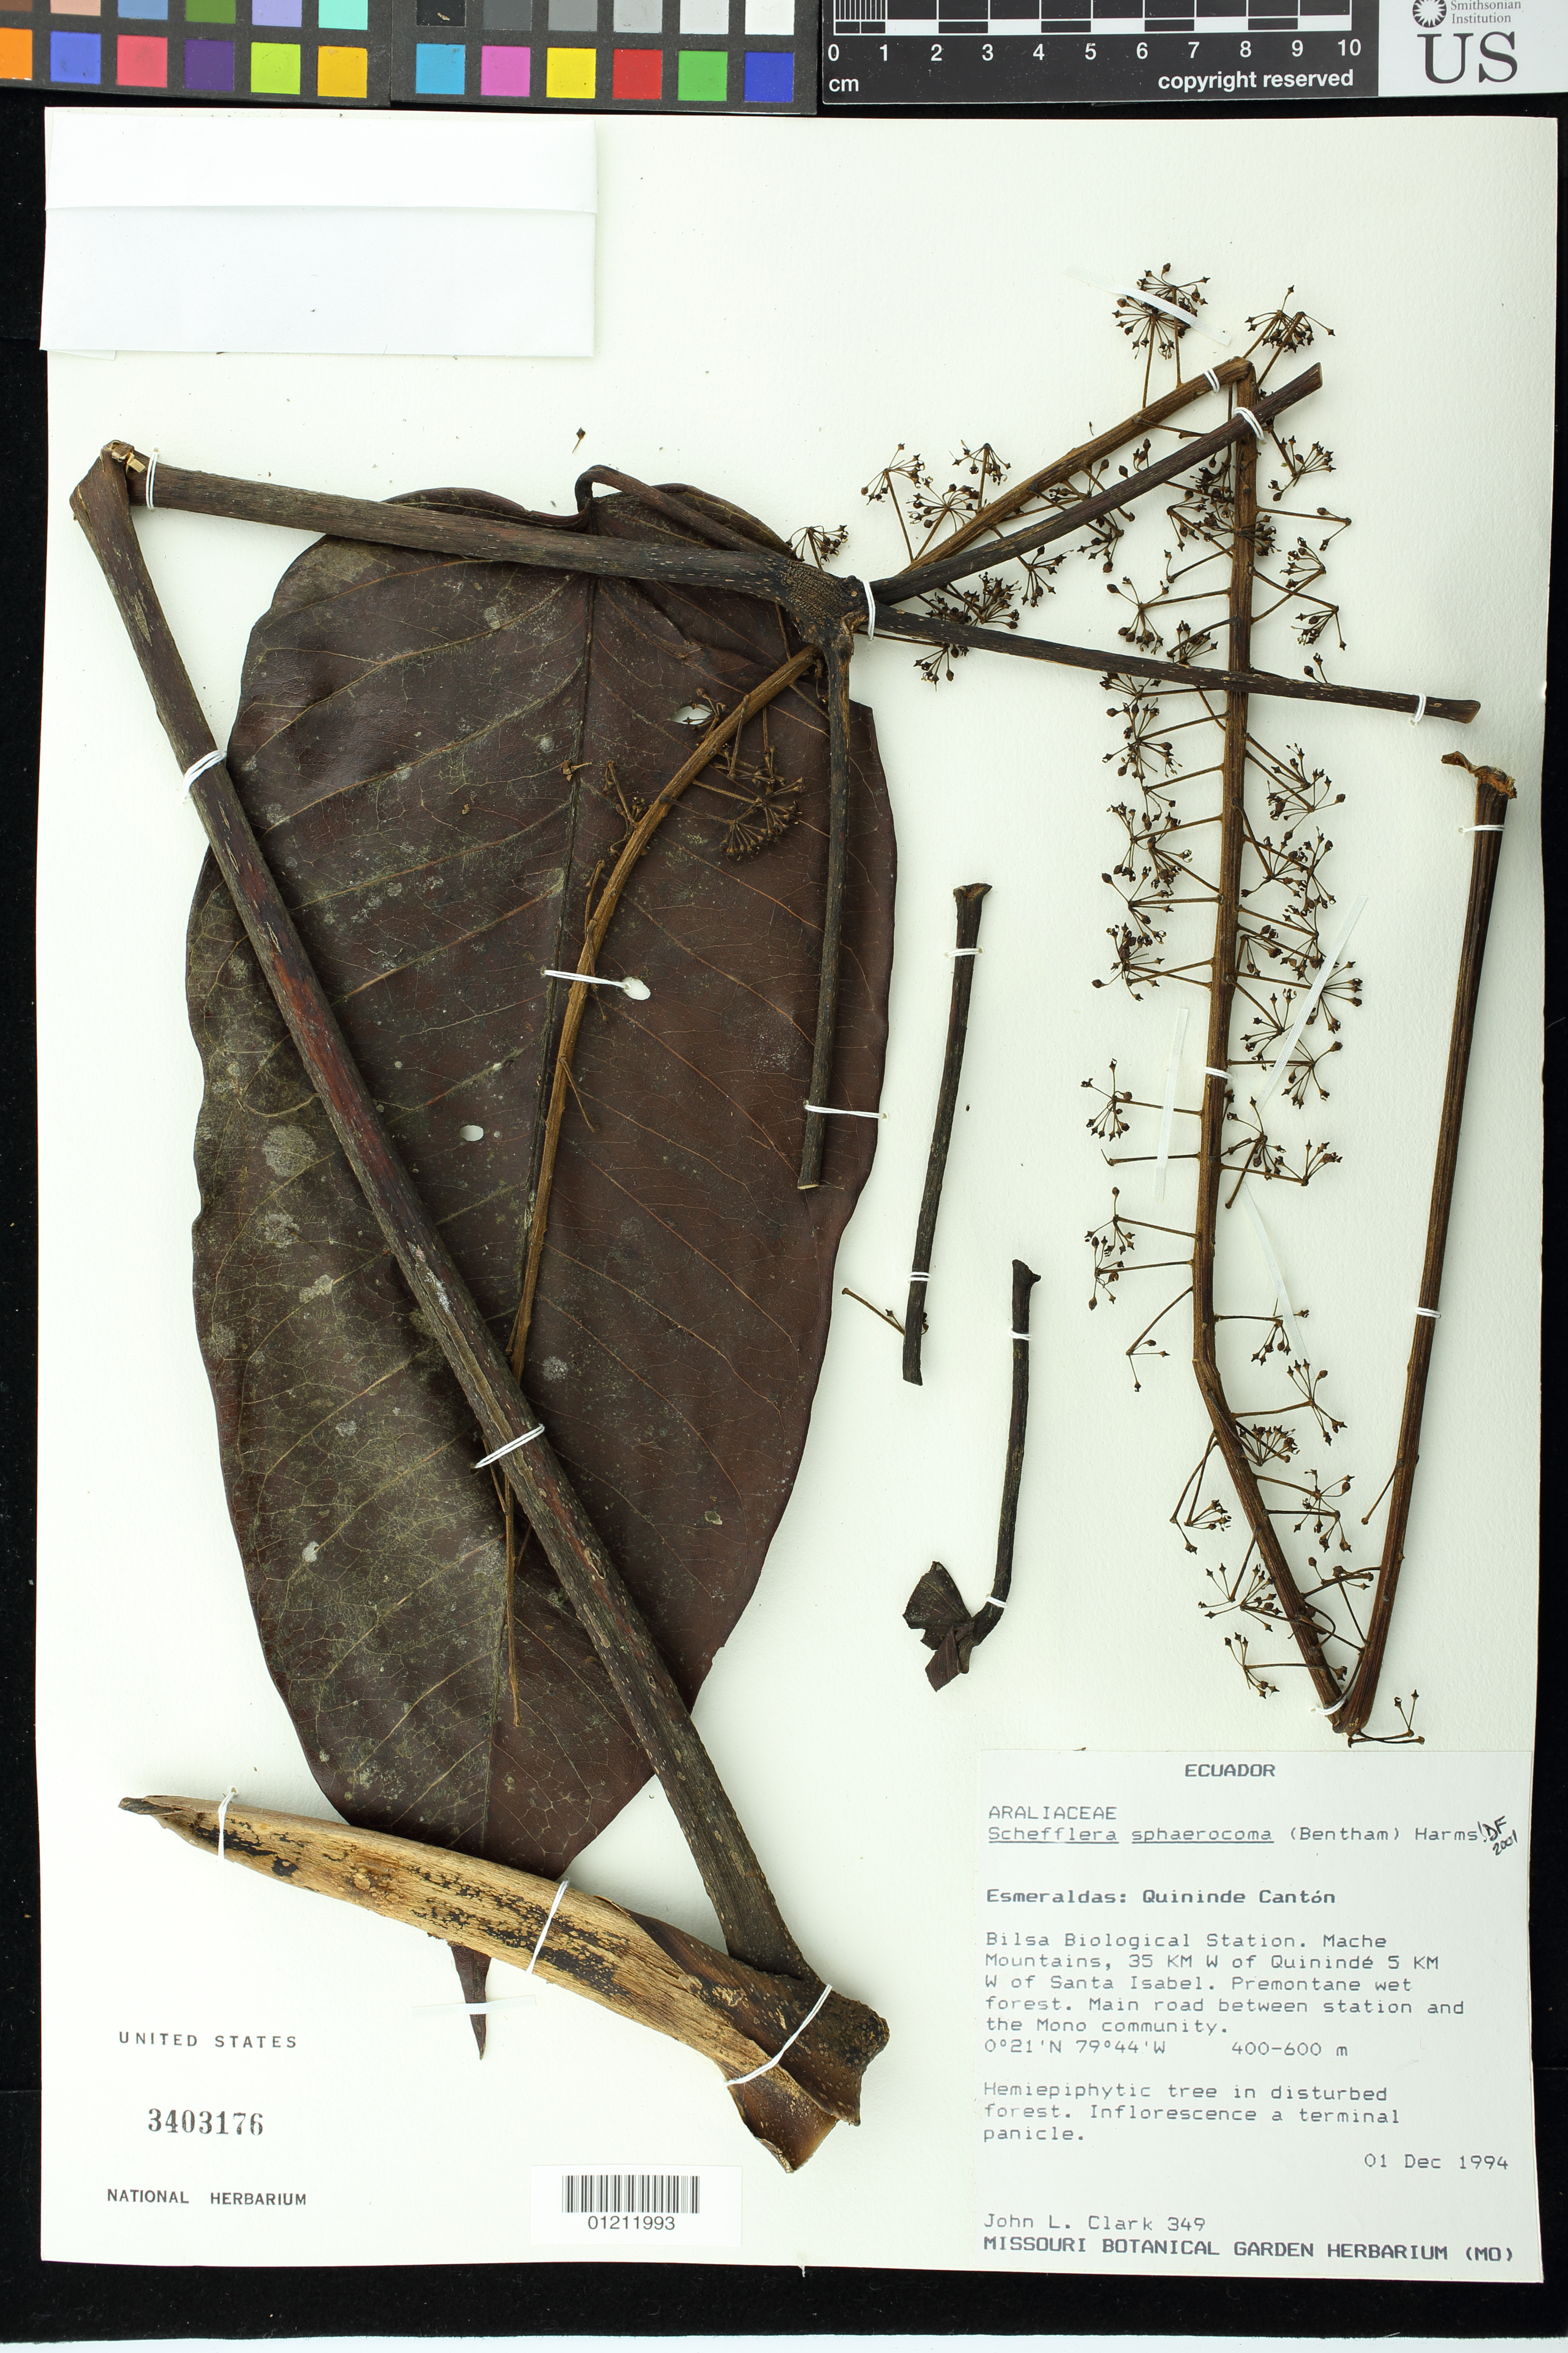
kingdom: Plantae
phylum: Tracheophyta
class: Magnoliopsida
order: Apiales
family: Araliaceae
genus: Schefflera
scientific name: Schefflera sphaerocoma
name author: (Benth.) Harms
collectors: J. L. Clark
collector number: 349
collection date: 1994-12-01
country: Ecuador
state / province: Esmeraldas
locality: Quininde Cantón. Bilsa Biological Station. Mache Mountains, 35 KM W of Quinindé 5 KM W of Santa Isabel. Premontane wet forest. Main road between station and the Mono Community.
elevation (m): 400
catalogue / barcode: US 3403176